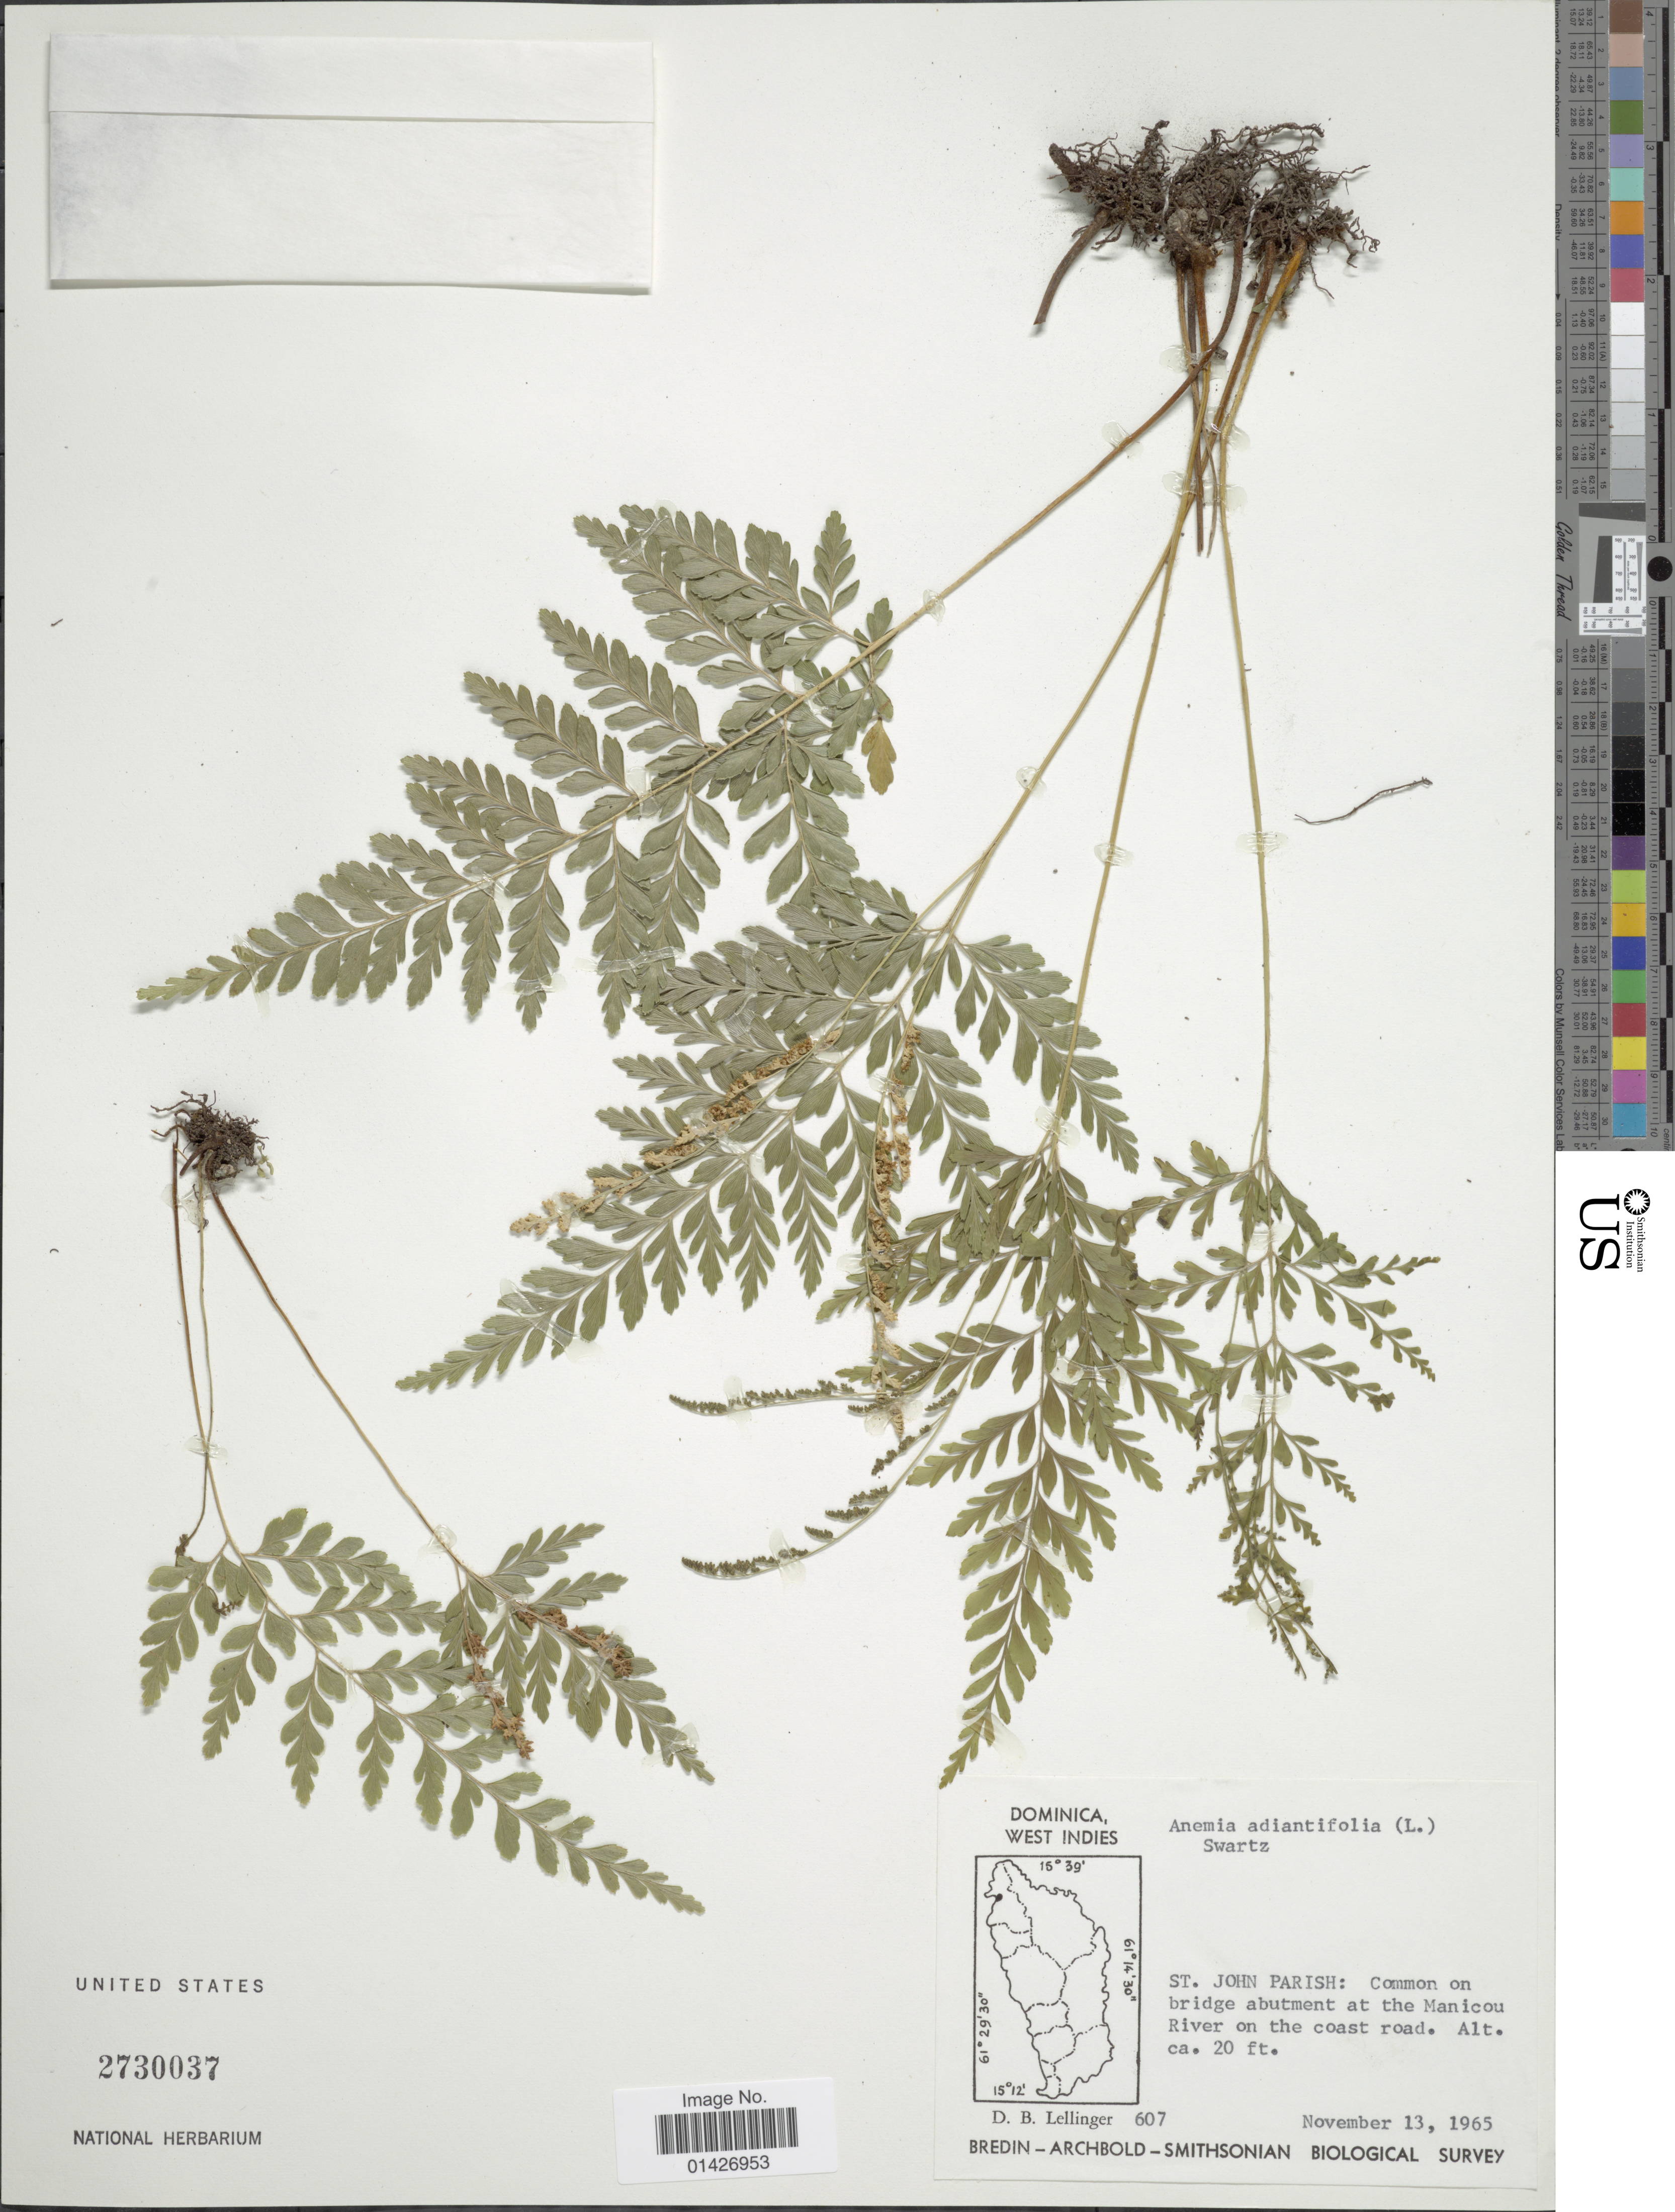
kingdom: Plantae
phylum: Tracheophyta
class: Polypodiopsida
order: Schizaeales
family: Anemiaceae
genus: Anemia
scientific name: Anemia adiantifolia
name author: (L.) Sw.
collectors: D. B. Lellinger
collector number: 607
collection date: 1965-11-13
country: Dominica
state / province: St. John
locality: St John Parish: Common on bridge abutment at the Manicou River on the coast road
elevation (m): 6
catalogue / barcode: US 2730037